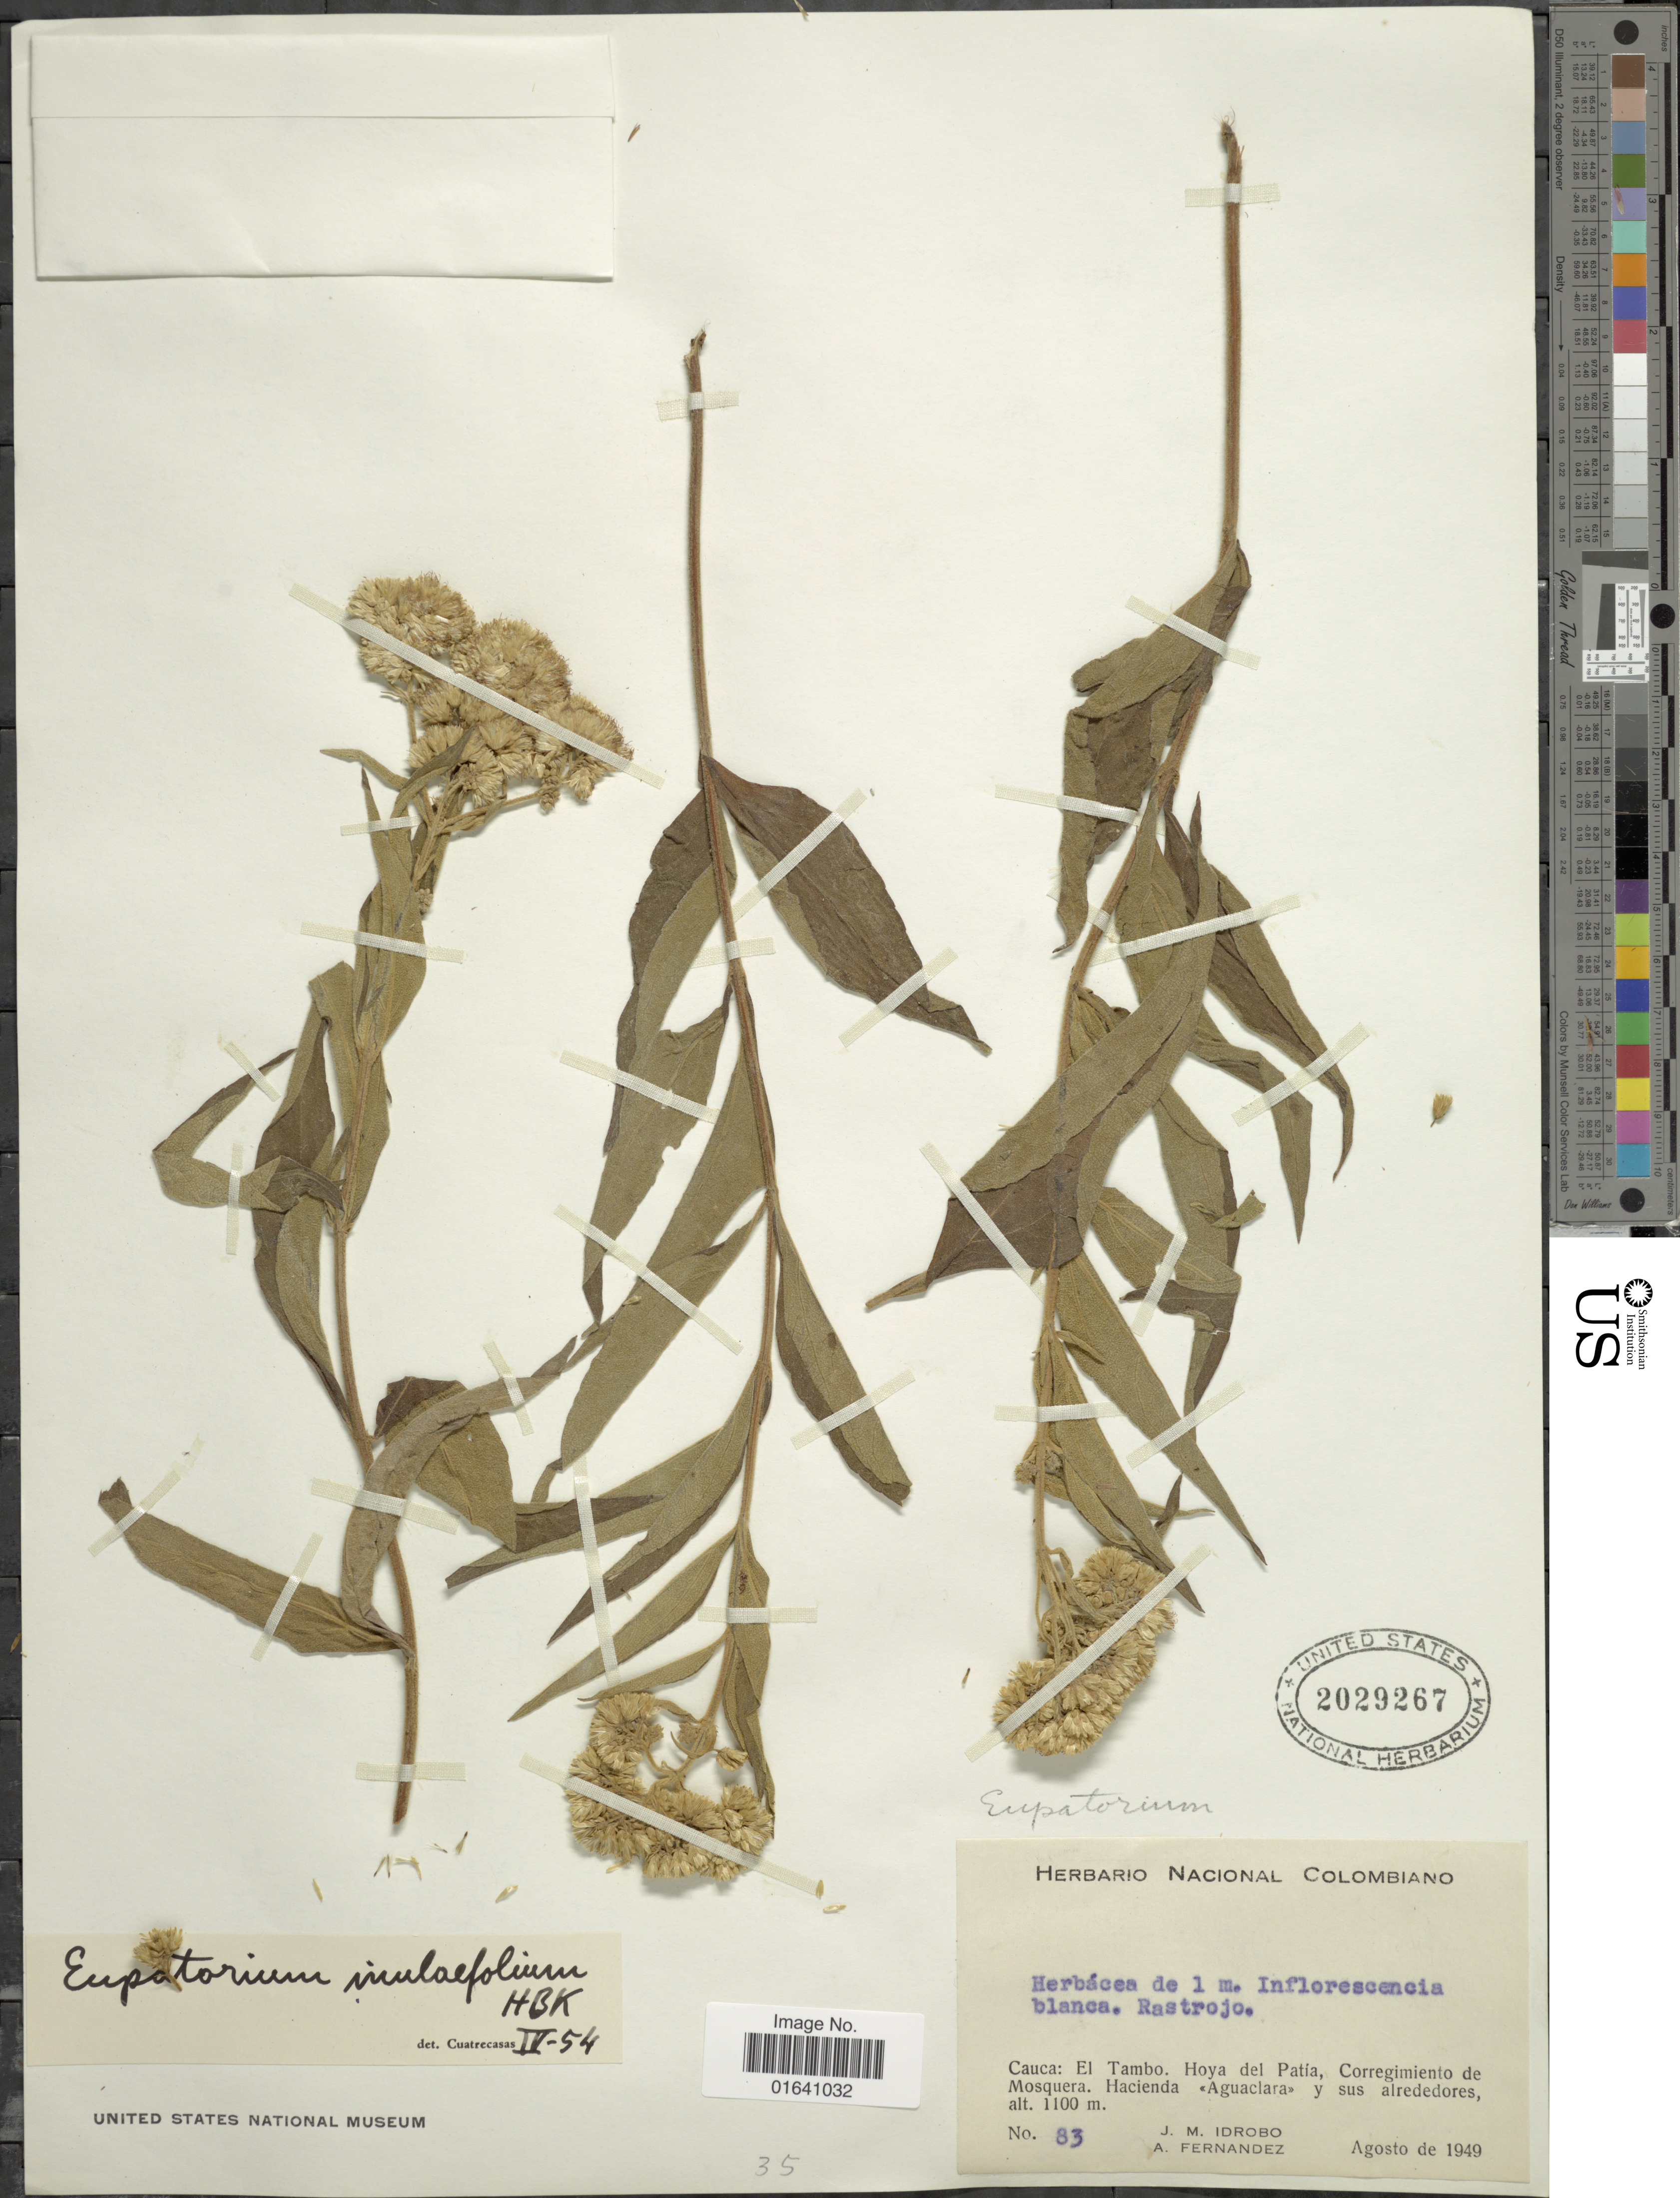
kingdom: Plantae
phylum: Tracheophyta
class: Magnoliopsida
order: Asterales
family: Asteraceae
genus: Austroeupatorium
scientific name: Austroeupatorium inulaefolium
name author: (Kunth) R.M. King & H. Rob.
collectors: J. M. Idrobo & A. Fernandez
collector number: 83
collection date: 1949-08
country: Colombia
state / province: Cauca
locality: El Tambo. Hoya del Patia, Corregimiento de Mosquera. Hacienda <<Aguaclara>> y sus alrededores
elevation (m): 1100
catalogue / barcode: US 2029267